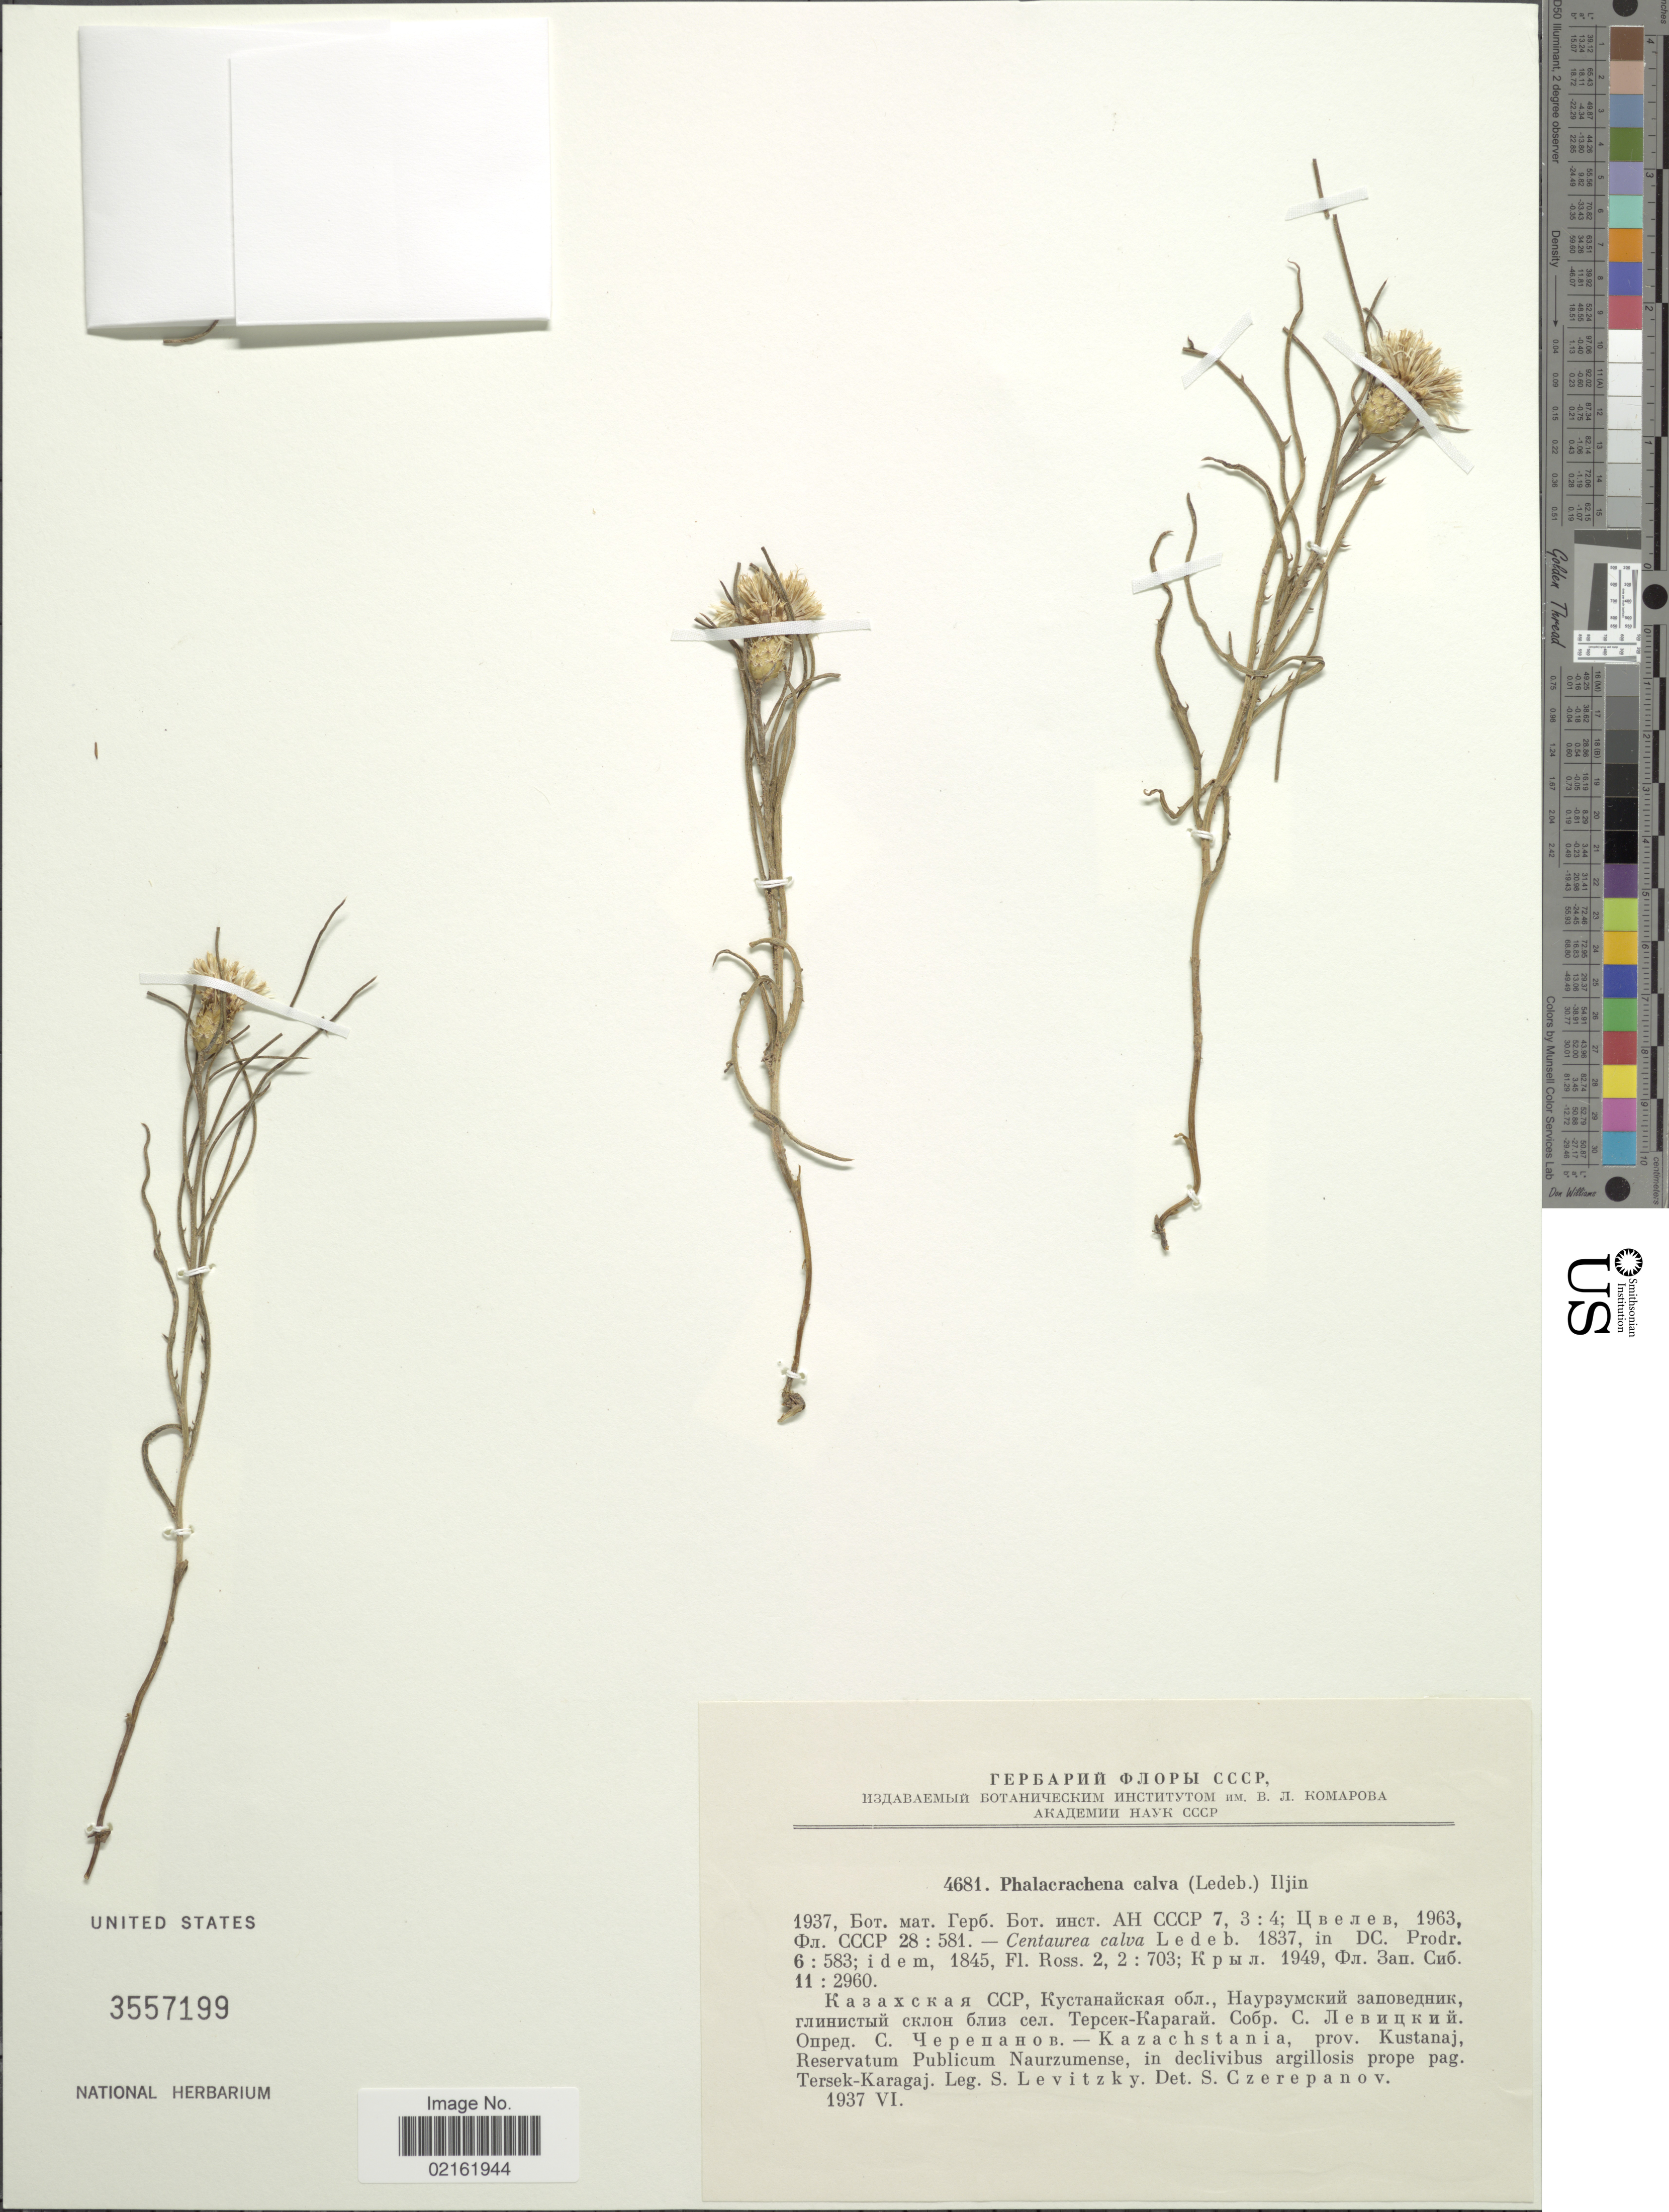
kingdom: Plantae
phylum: Tracheophyta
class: Magnoliopsida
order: Asterales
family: Asteraceae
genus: Phalacrachena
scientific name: Phalacrachena calva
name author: (Ledeb.) Iljin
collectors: S. Levitzky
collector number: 4681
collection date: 1937-06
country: Kazakhstan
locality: Kazachstania, prov. Kustanaj, Reservatum Publicum Naurzumense, in declivibus argillosis, prope pag. Tersek-Karagaj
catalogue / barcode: US 3557199